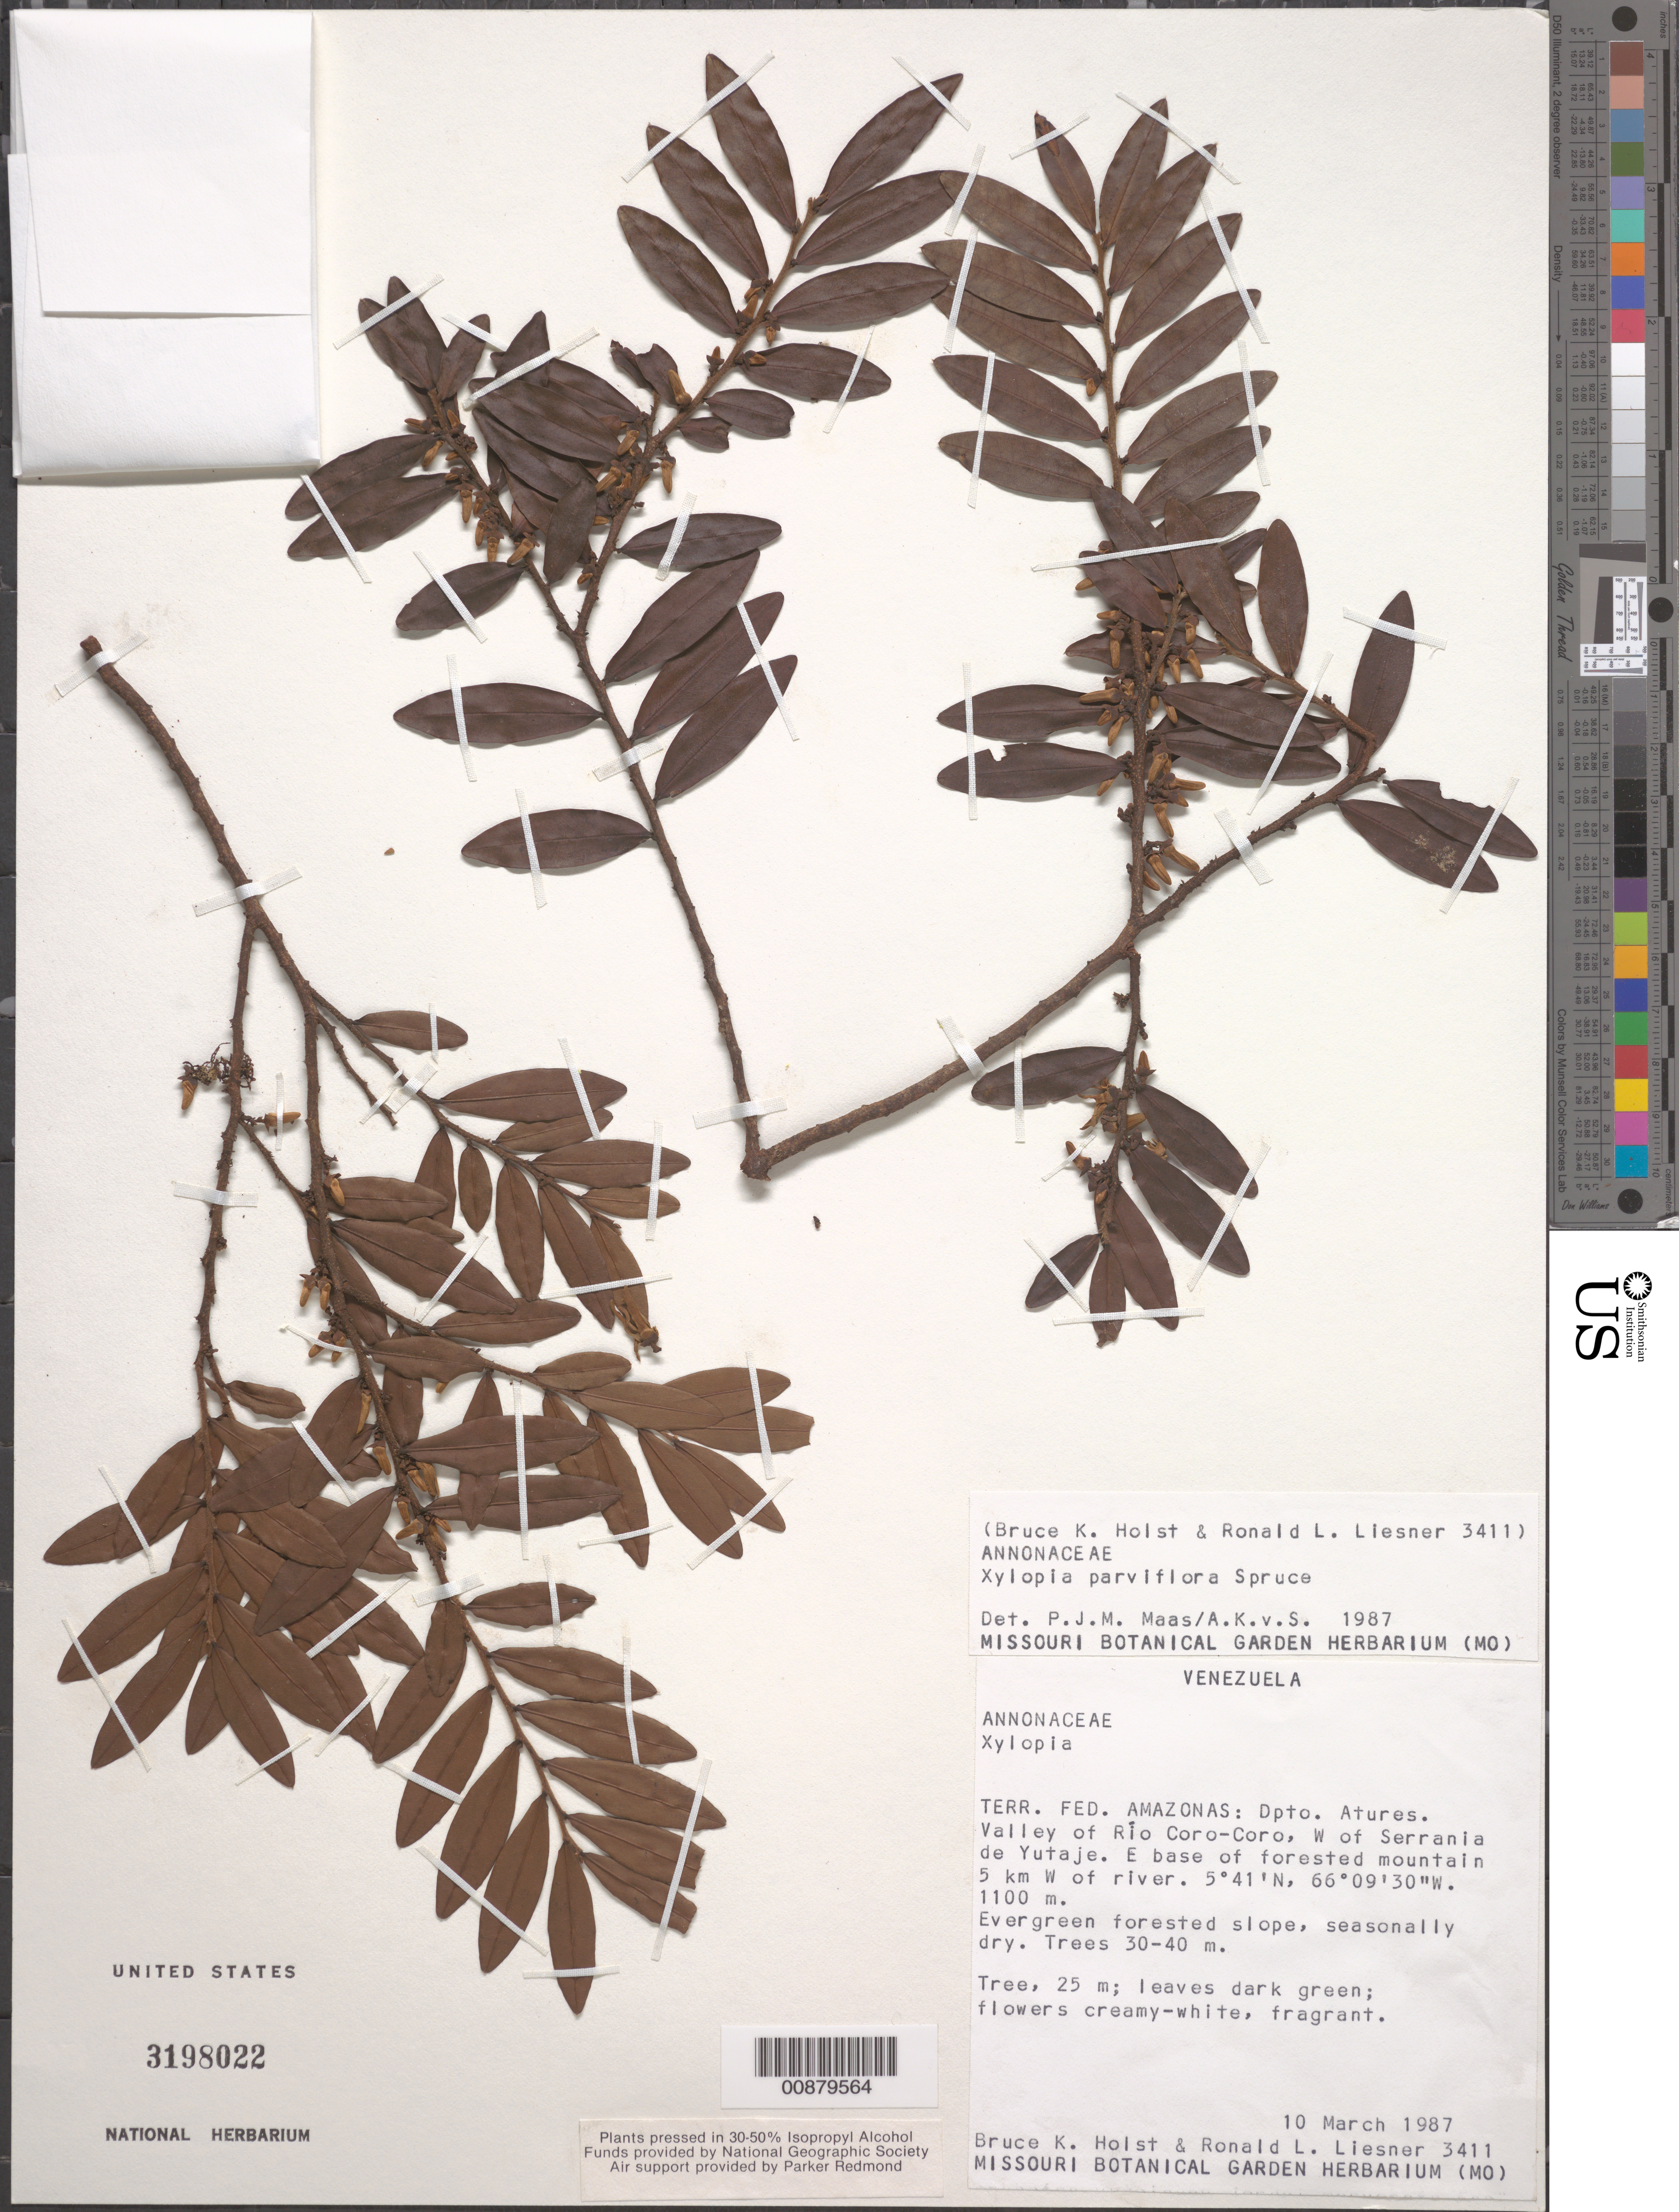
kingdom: Plantae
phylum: Tracheophyta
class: Magnoliopsida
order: Magnoliales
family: Annonaceae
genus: Xylopia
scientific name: Xylopia parviflora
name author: Spruce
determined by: Maas, P. J.; Setten, A. K.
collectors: B. Holst & R. L. Liesner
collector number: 3411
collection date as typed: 10-Mar-87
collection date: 1987-03-10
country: Venezuela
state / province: Amazonas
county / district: Atures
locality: Río Coro-Coro valley, W of Serrania de Yutajé; E base of mountain 5 km W of river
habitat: Evergreen forested slope, seasonally dry, trees 30-40 m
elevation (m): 1100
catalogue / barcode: US 3198022